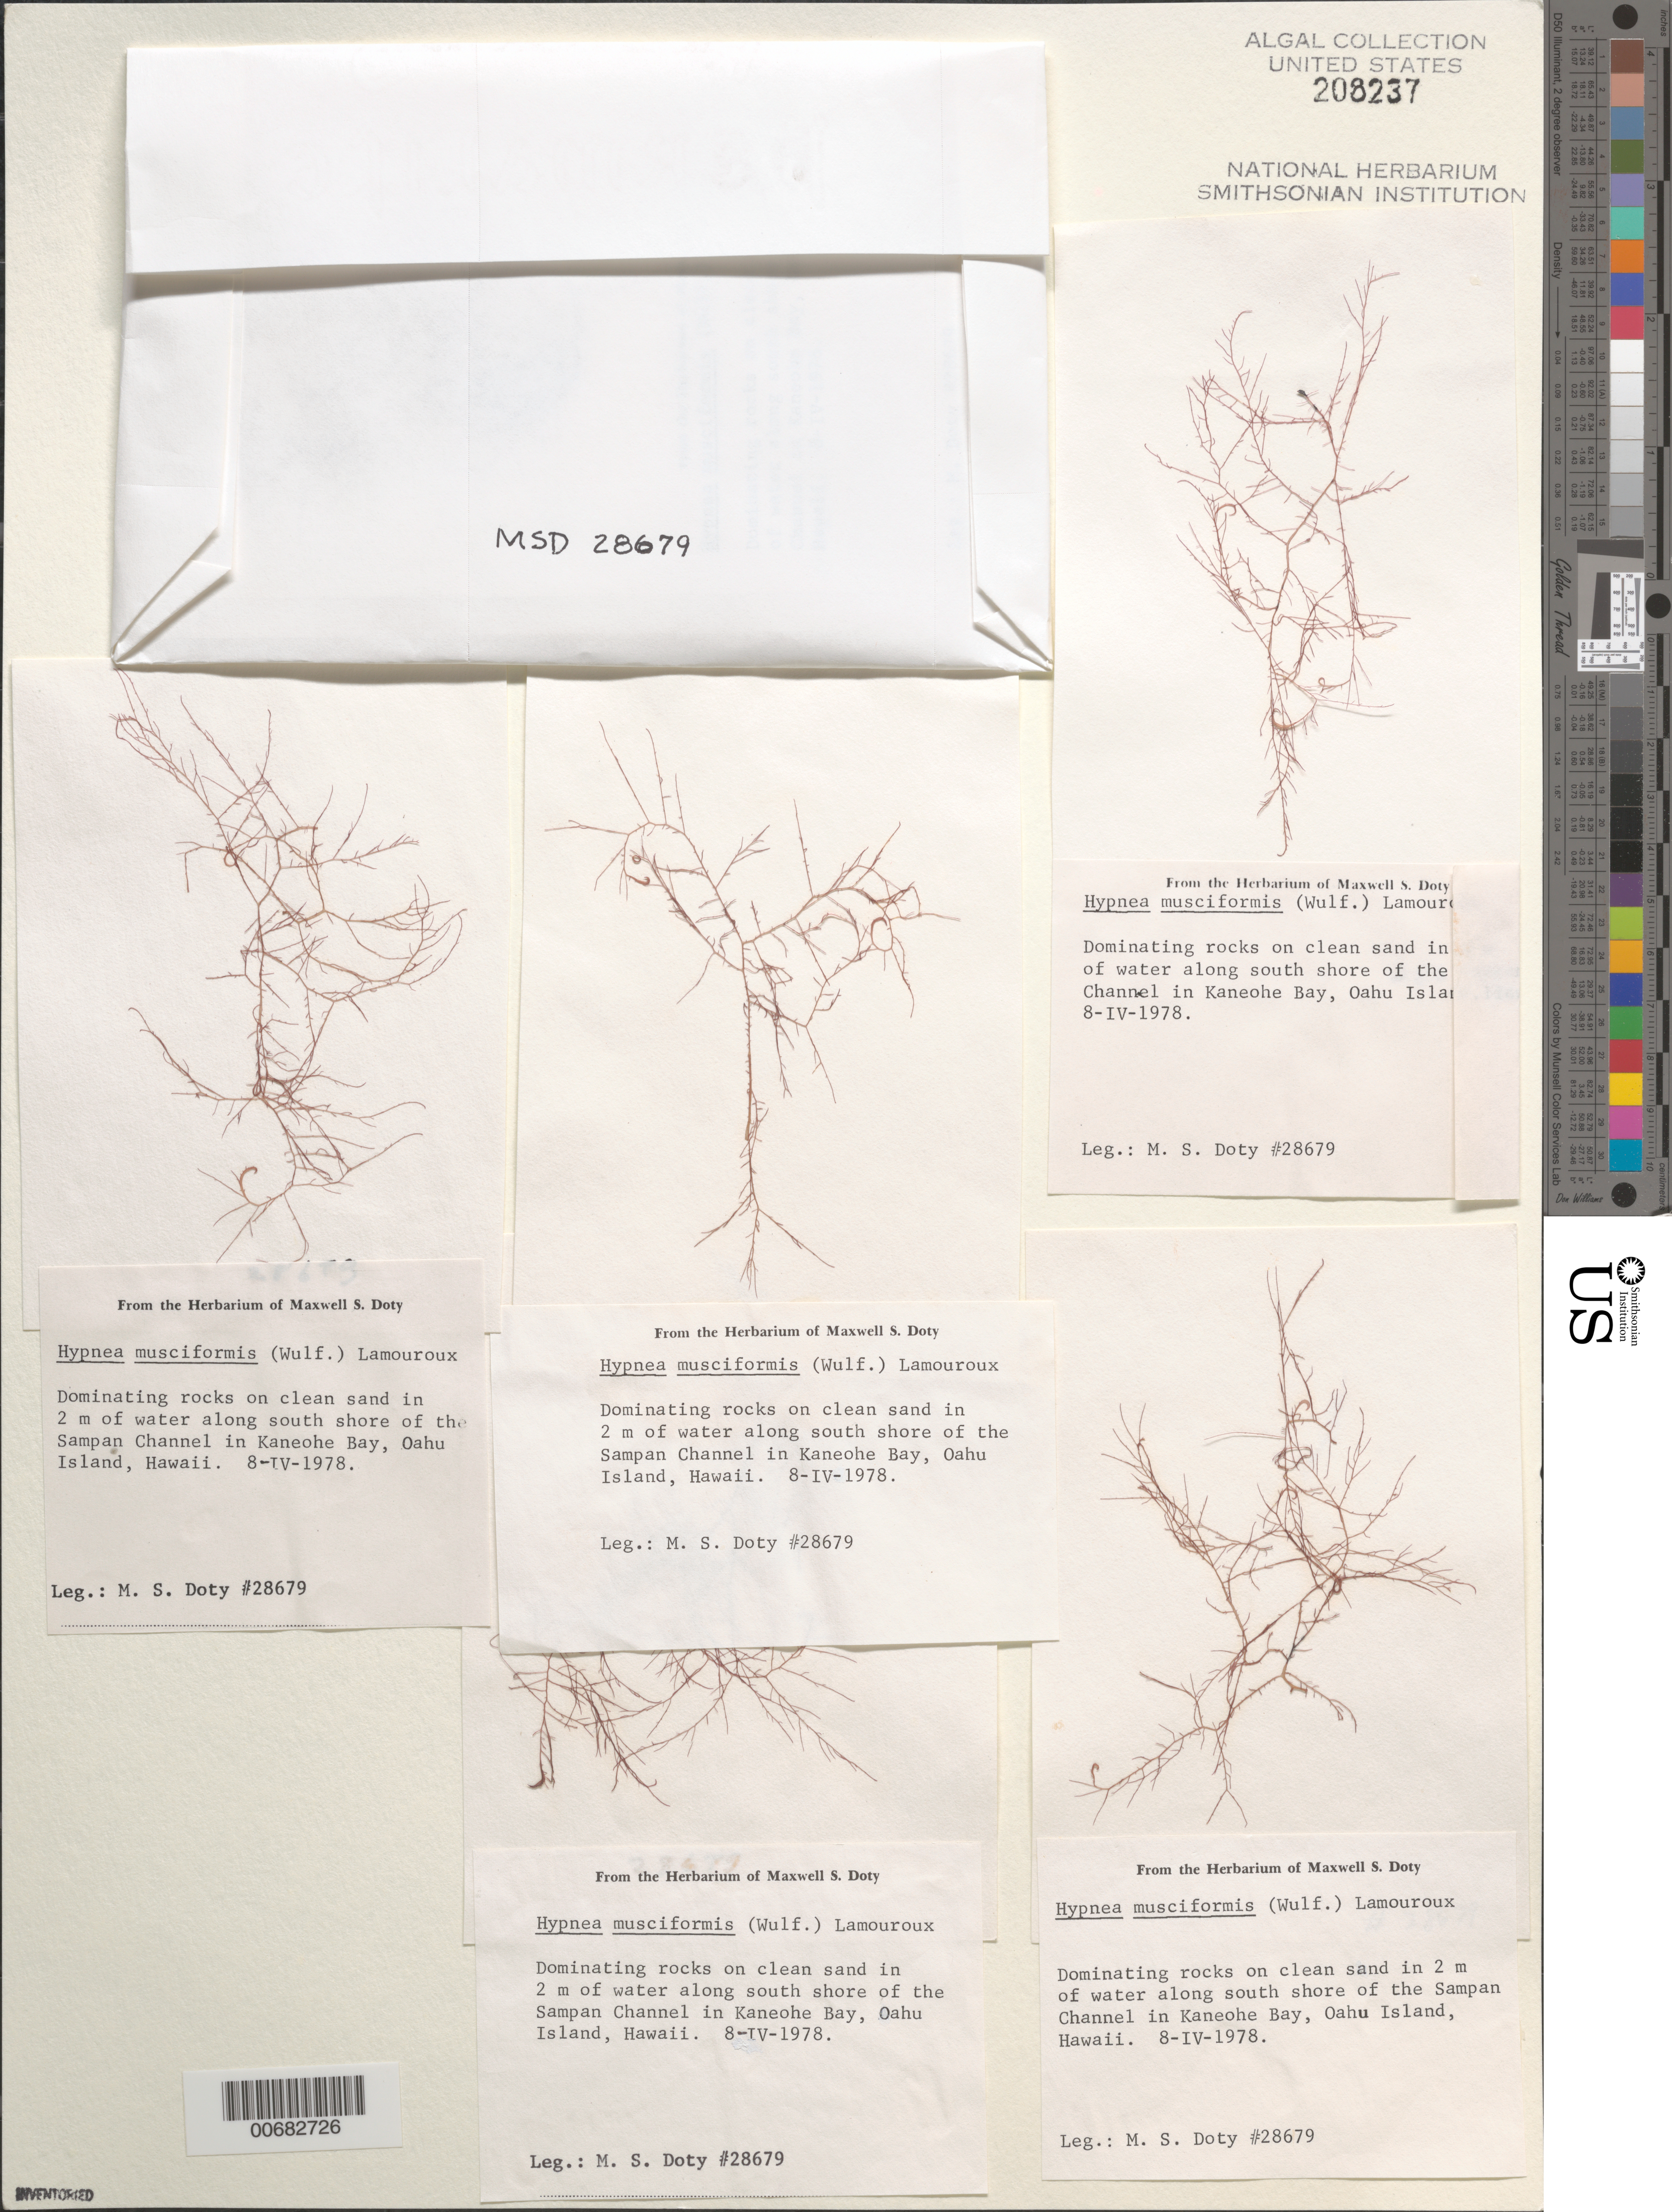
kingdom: Plantae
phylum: Rhodophyta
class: Florideophyceae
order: Gigartinales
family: Cystocloniaceae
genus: Hypnea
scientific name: Hypnea musciformis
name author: (Wulfen) J.V.Lamouroux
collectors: M. S. Doty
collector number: MSD 28679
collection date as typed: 08 Apr 1978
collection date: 1978-04-08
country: United States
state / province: Hawaii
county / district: Honolulu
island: Oahu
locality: Kaneohe Bay, Sampan Channel, south shore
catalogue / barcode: US 208237